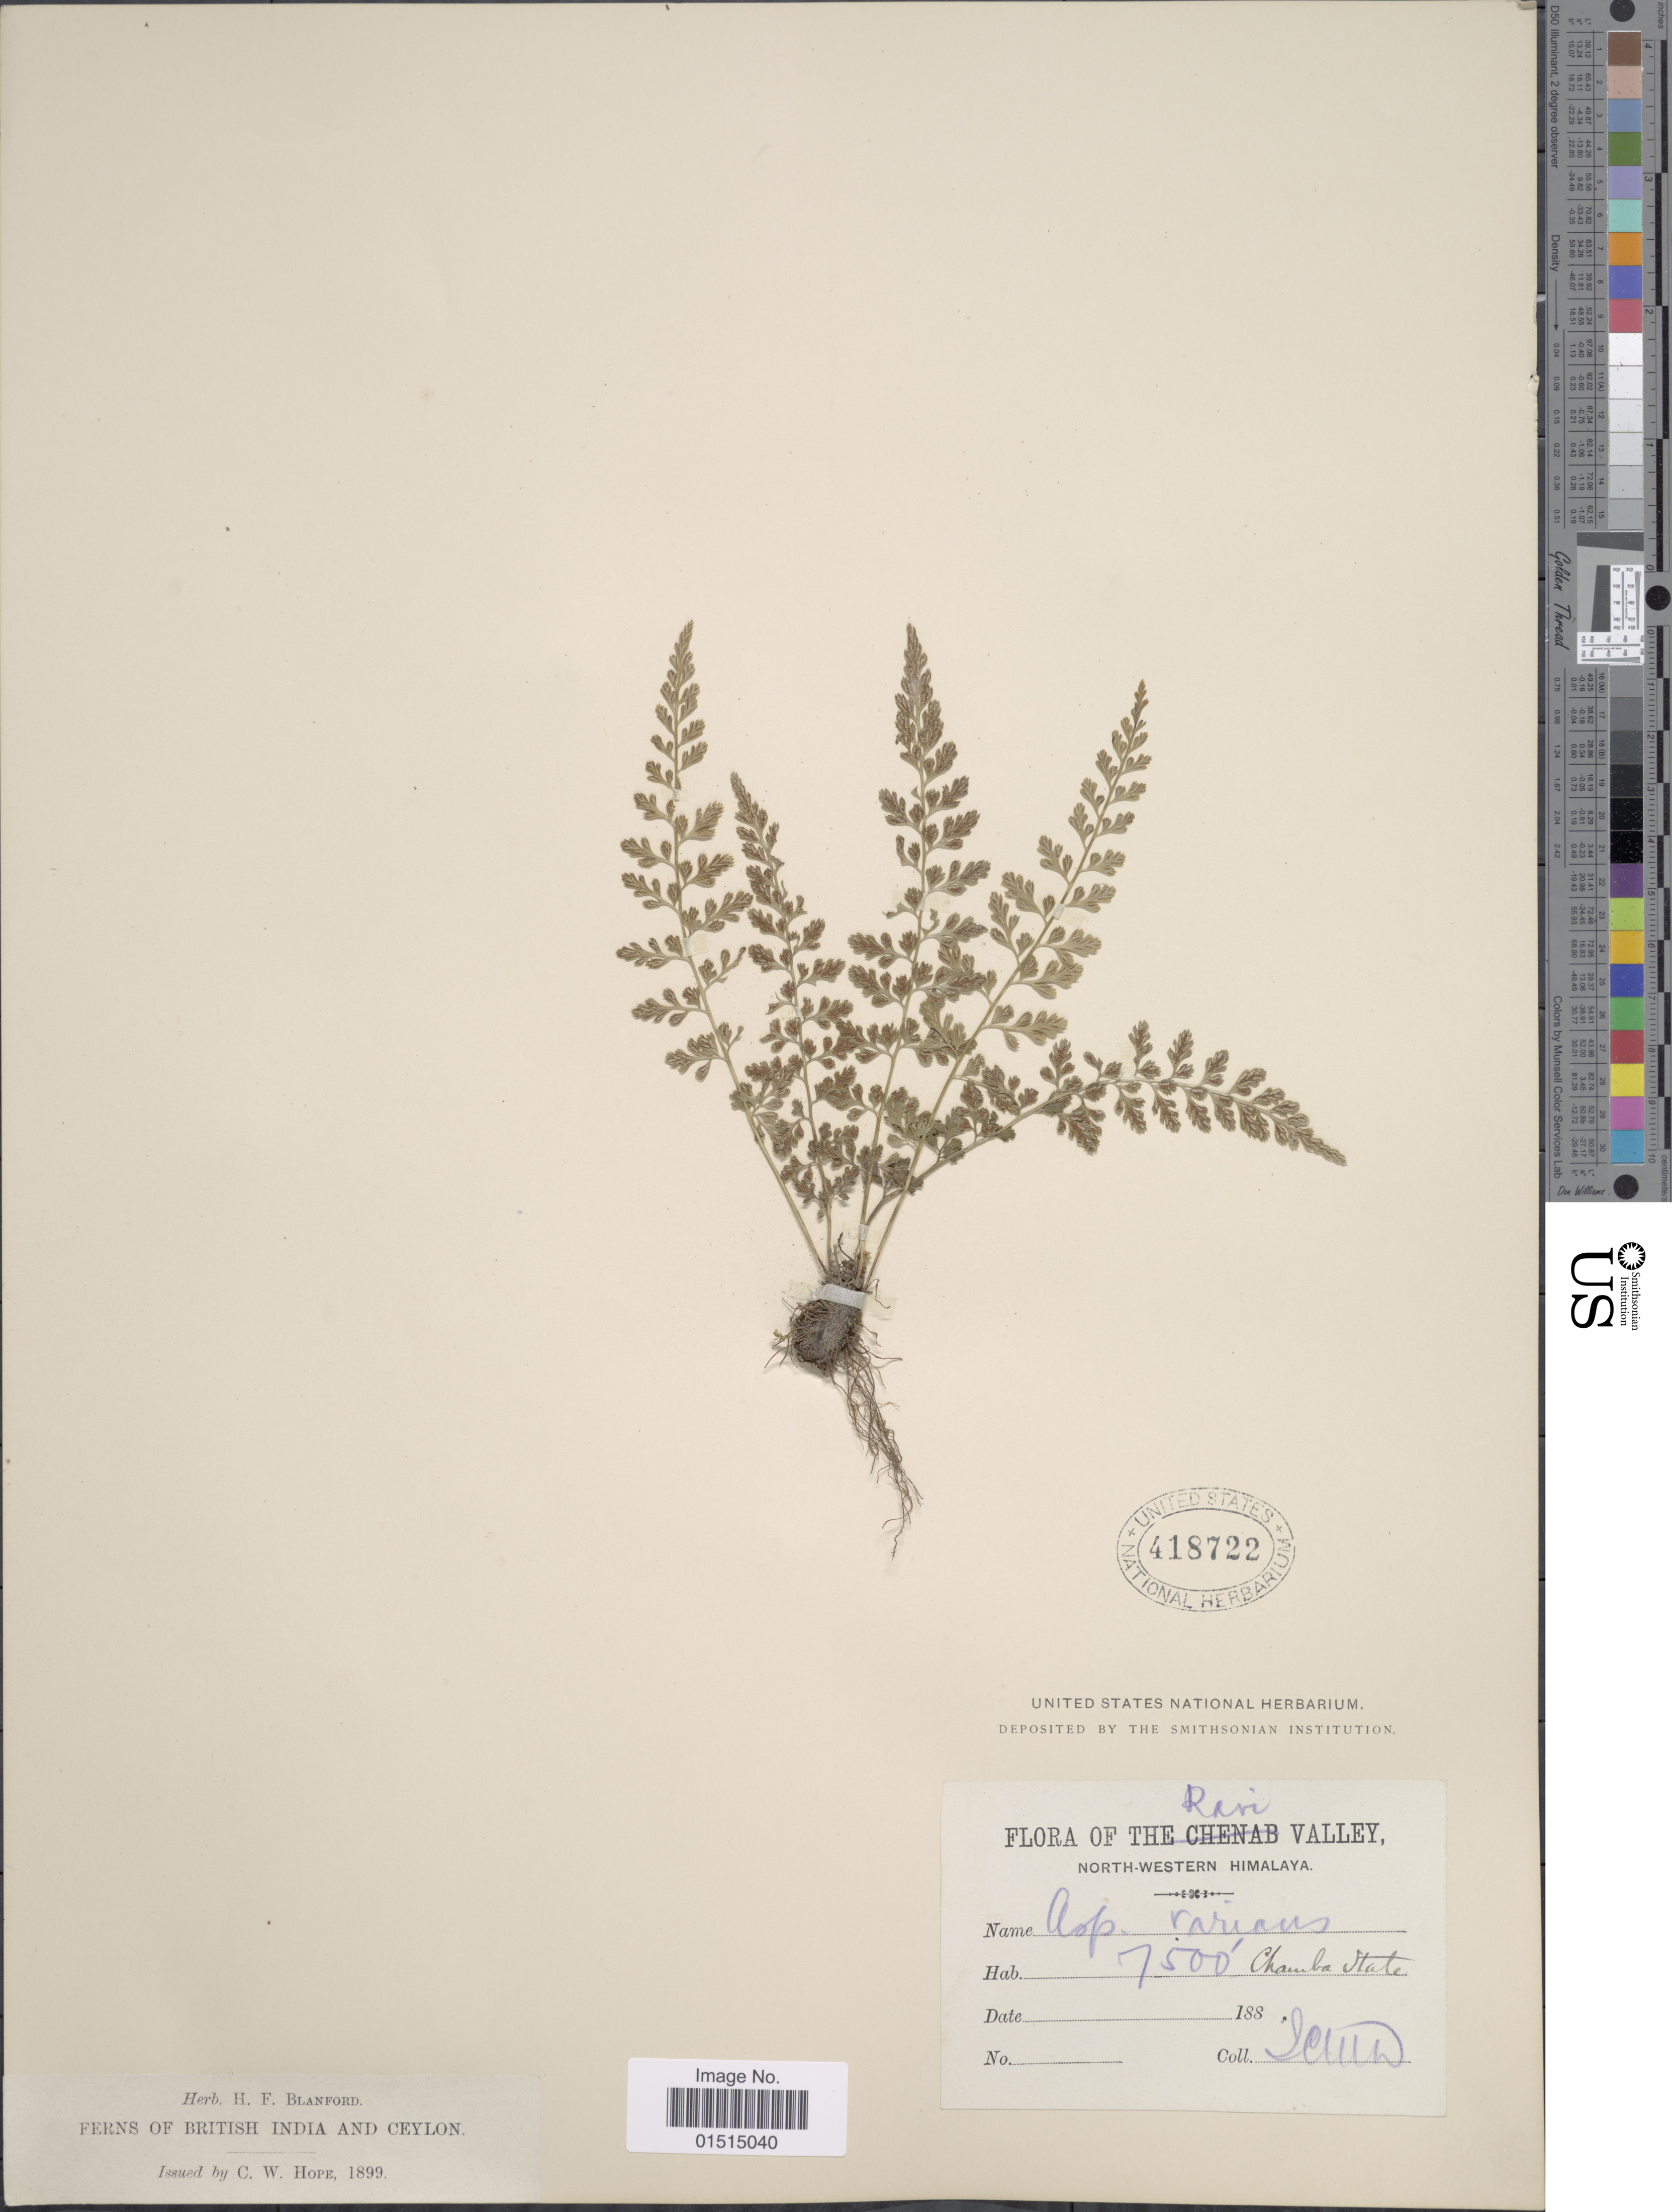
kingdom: Plantae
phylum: Tracheophyta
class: Polypodiopsida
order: Polypodiales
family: Aspleniaceae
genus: Asplenium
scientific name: Asplenium laciniatum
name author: D. Don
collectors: ex herb. H. F. Blanford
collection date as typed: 188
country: India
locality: Ravi Valley, North-Western Himalaya, Chamba state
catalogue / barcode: US 418722